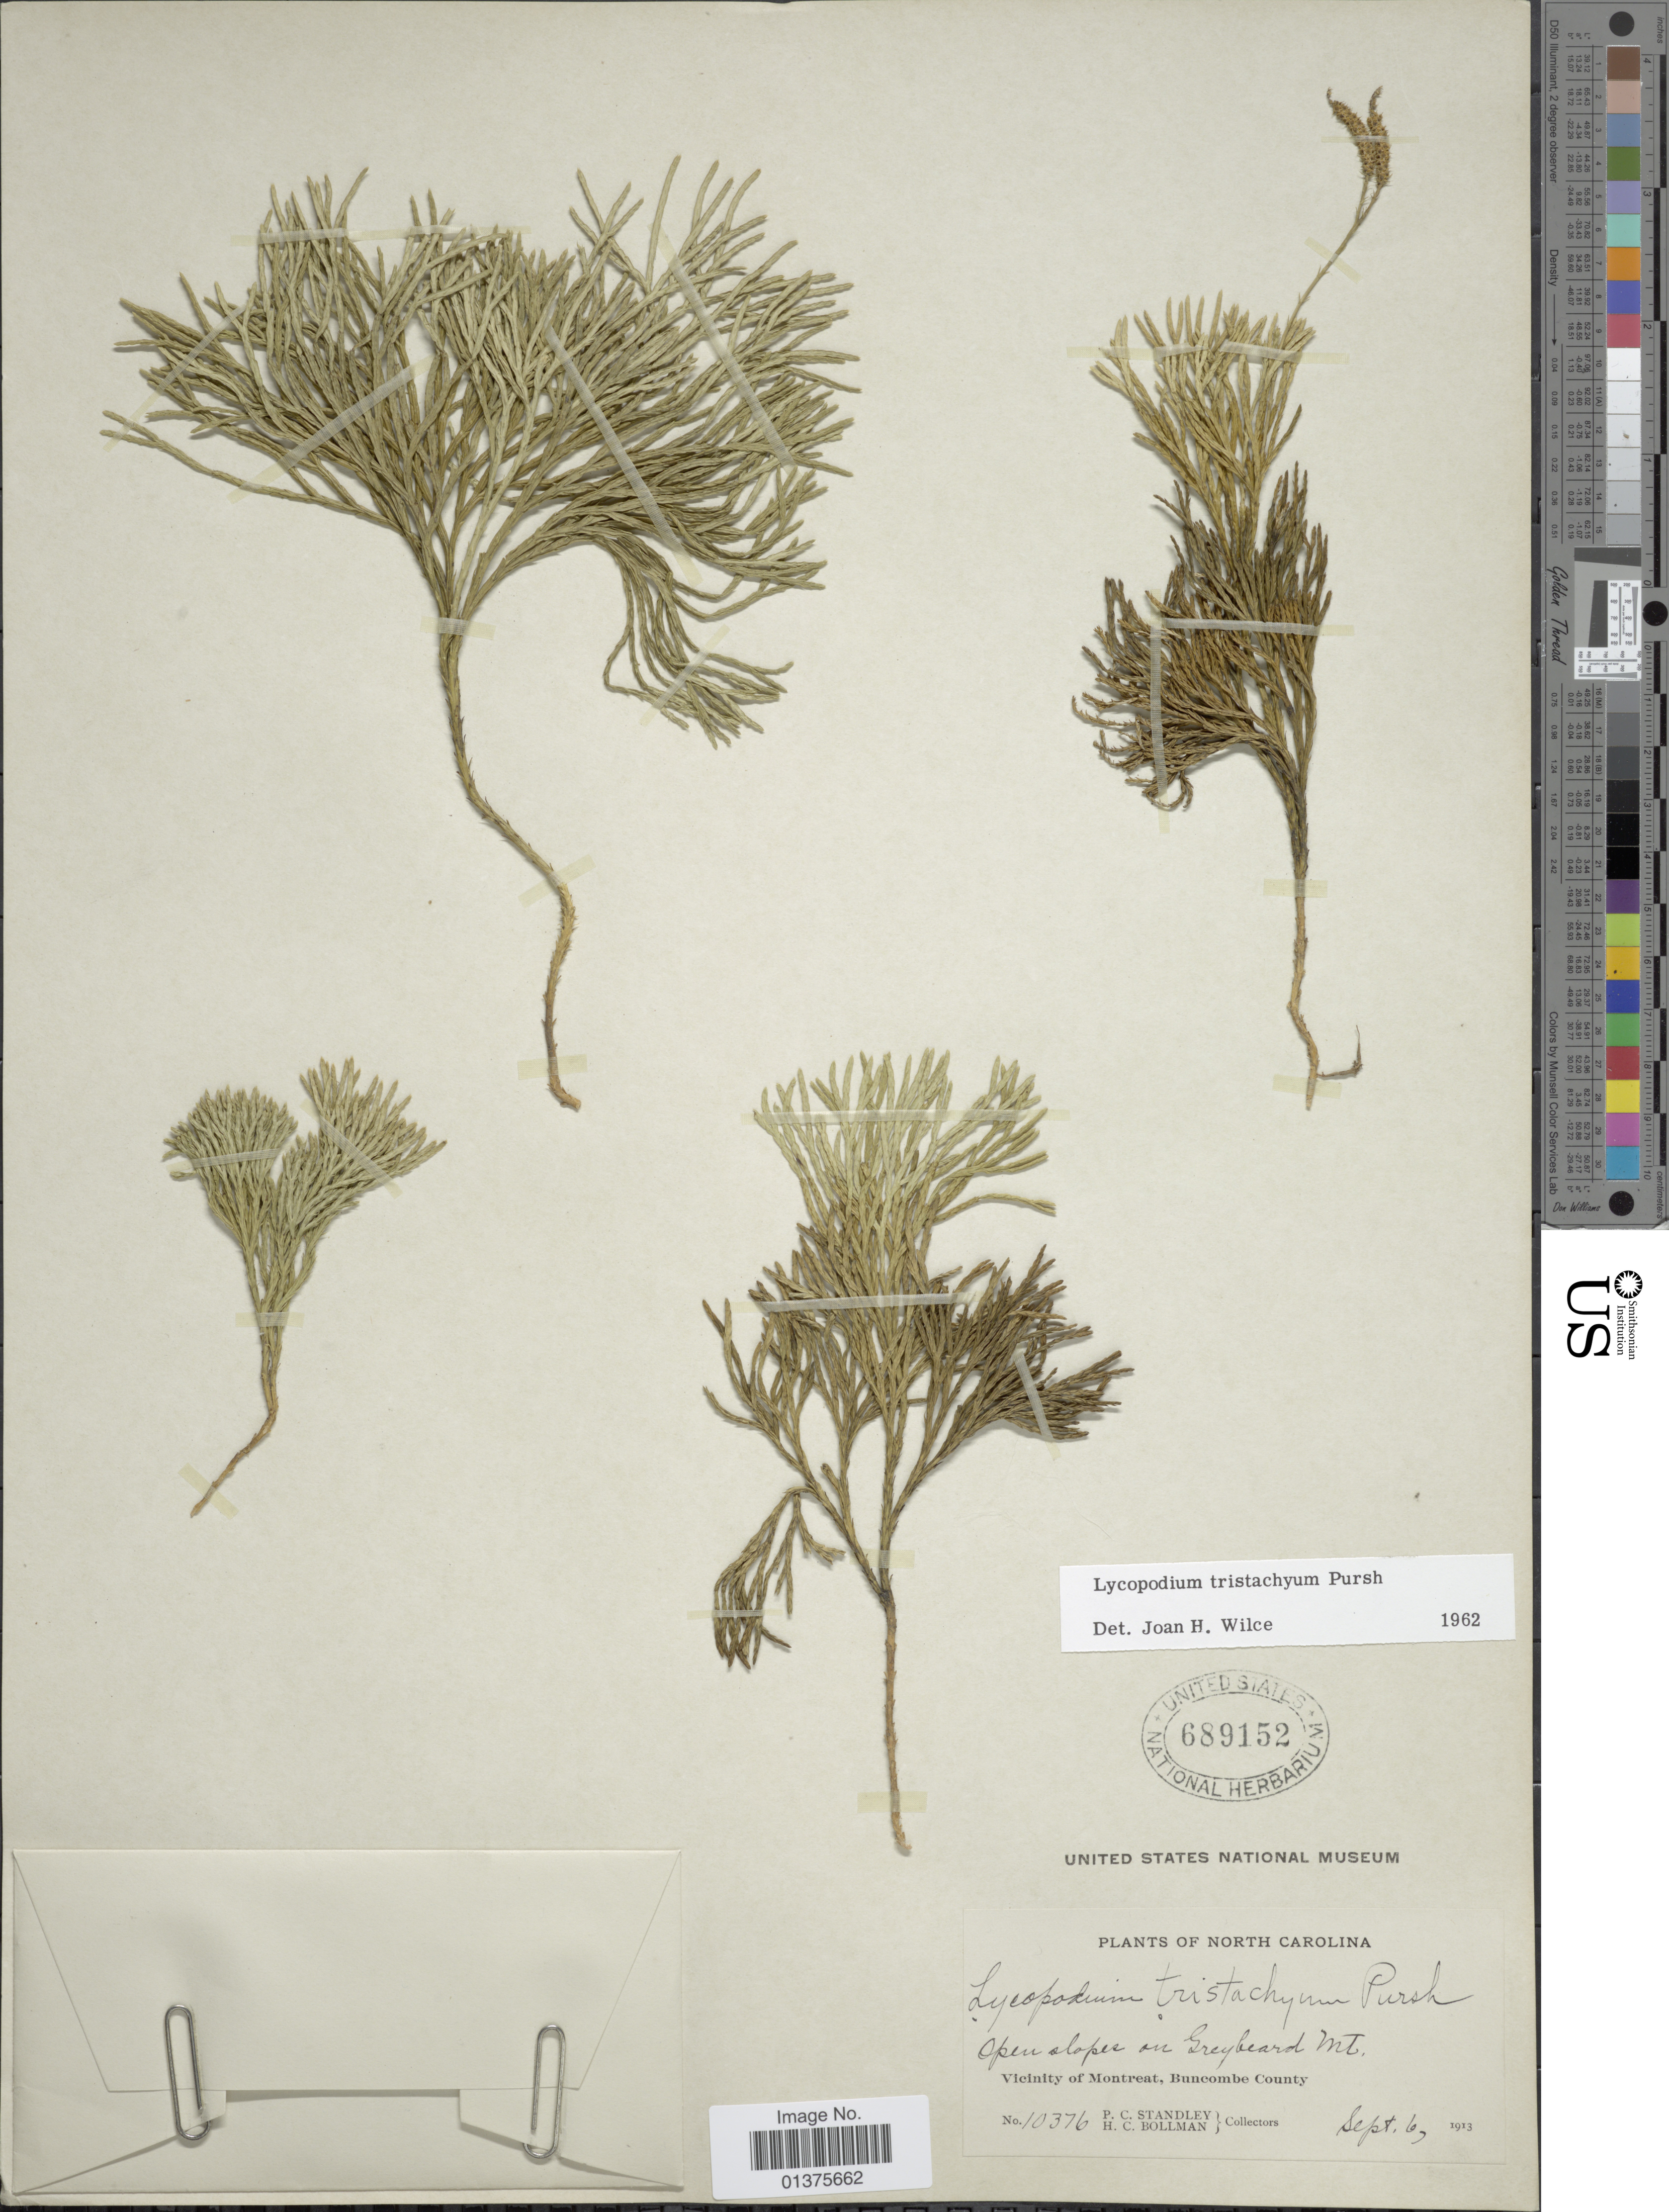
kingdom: Plantae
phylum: Tracheophyta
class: Lycopodiopsida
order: Lycopodiales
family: Lycopodiaceae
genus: Diphasiastrum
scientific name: Diphasiastrum tristachyum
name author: (Pursh) Holub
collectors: P. C. Standley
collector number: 10376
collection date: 1913-09-06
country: United States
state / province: North Carolina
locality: Open slopes in Greybeard Mt. Vicinity of Montreat, Buncombe County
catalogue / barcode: US 689152